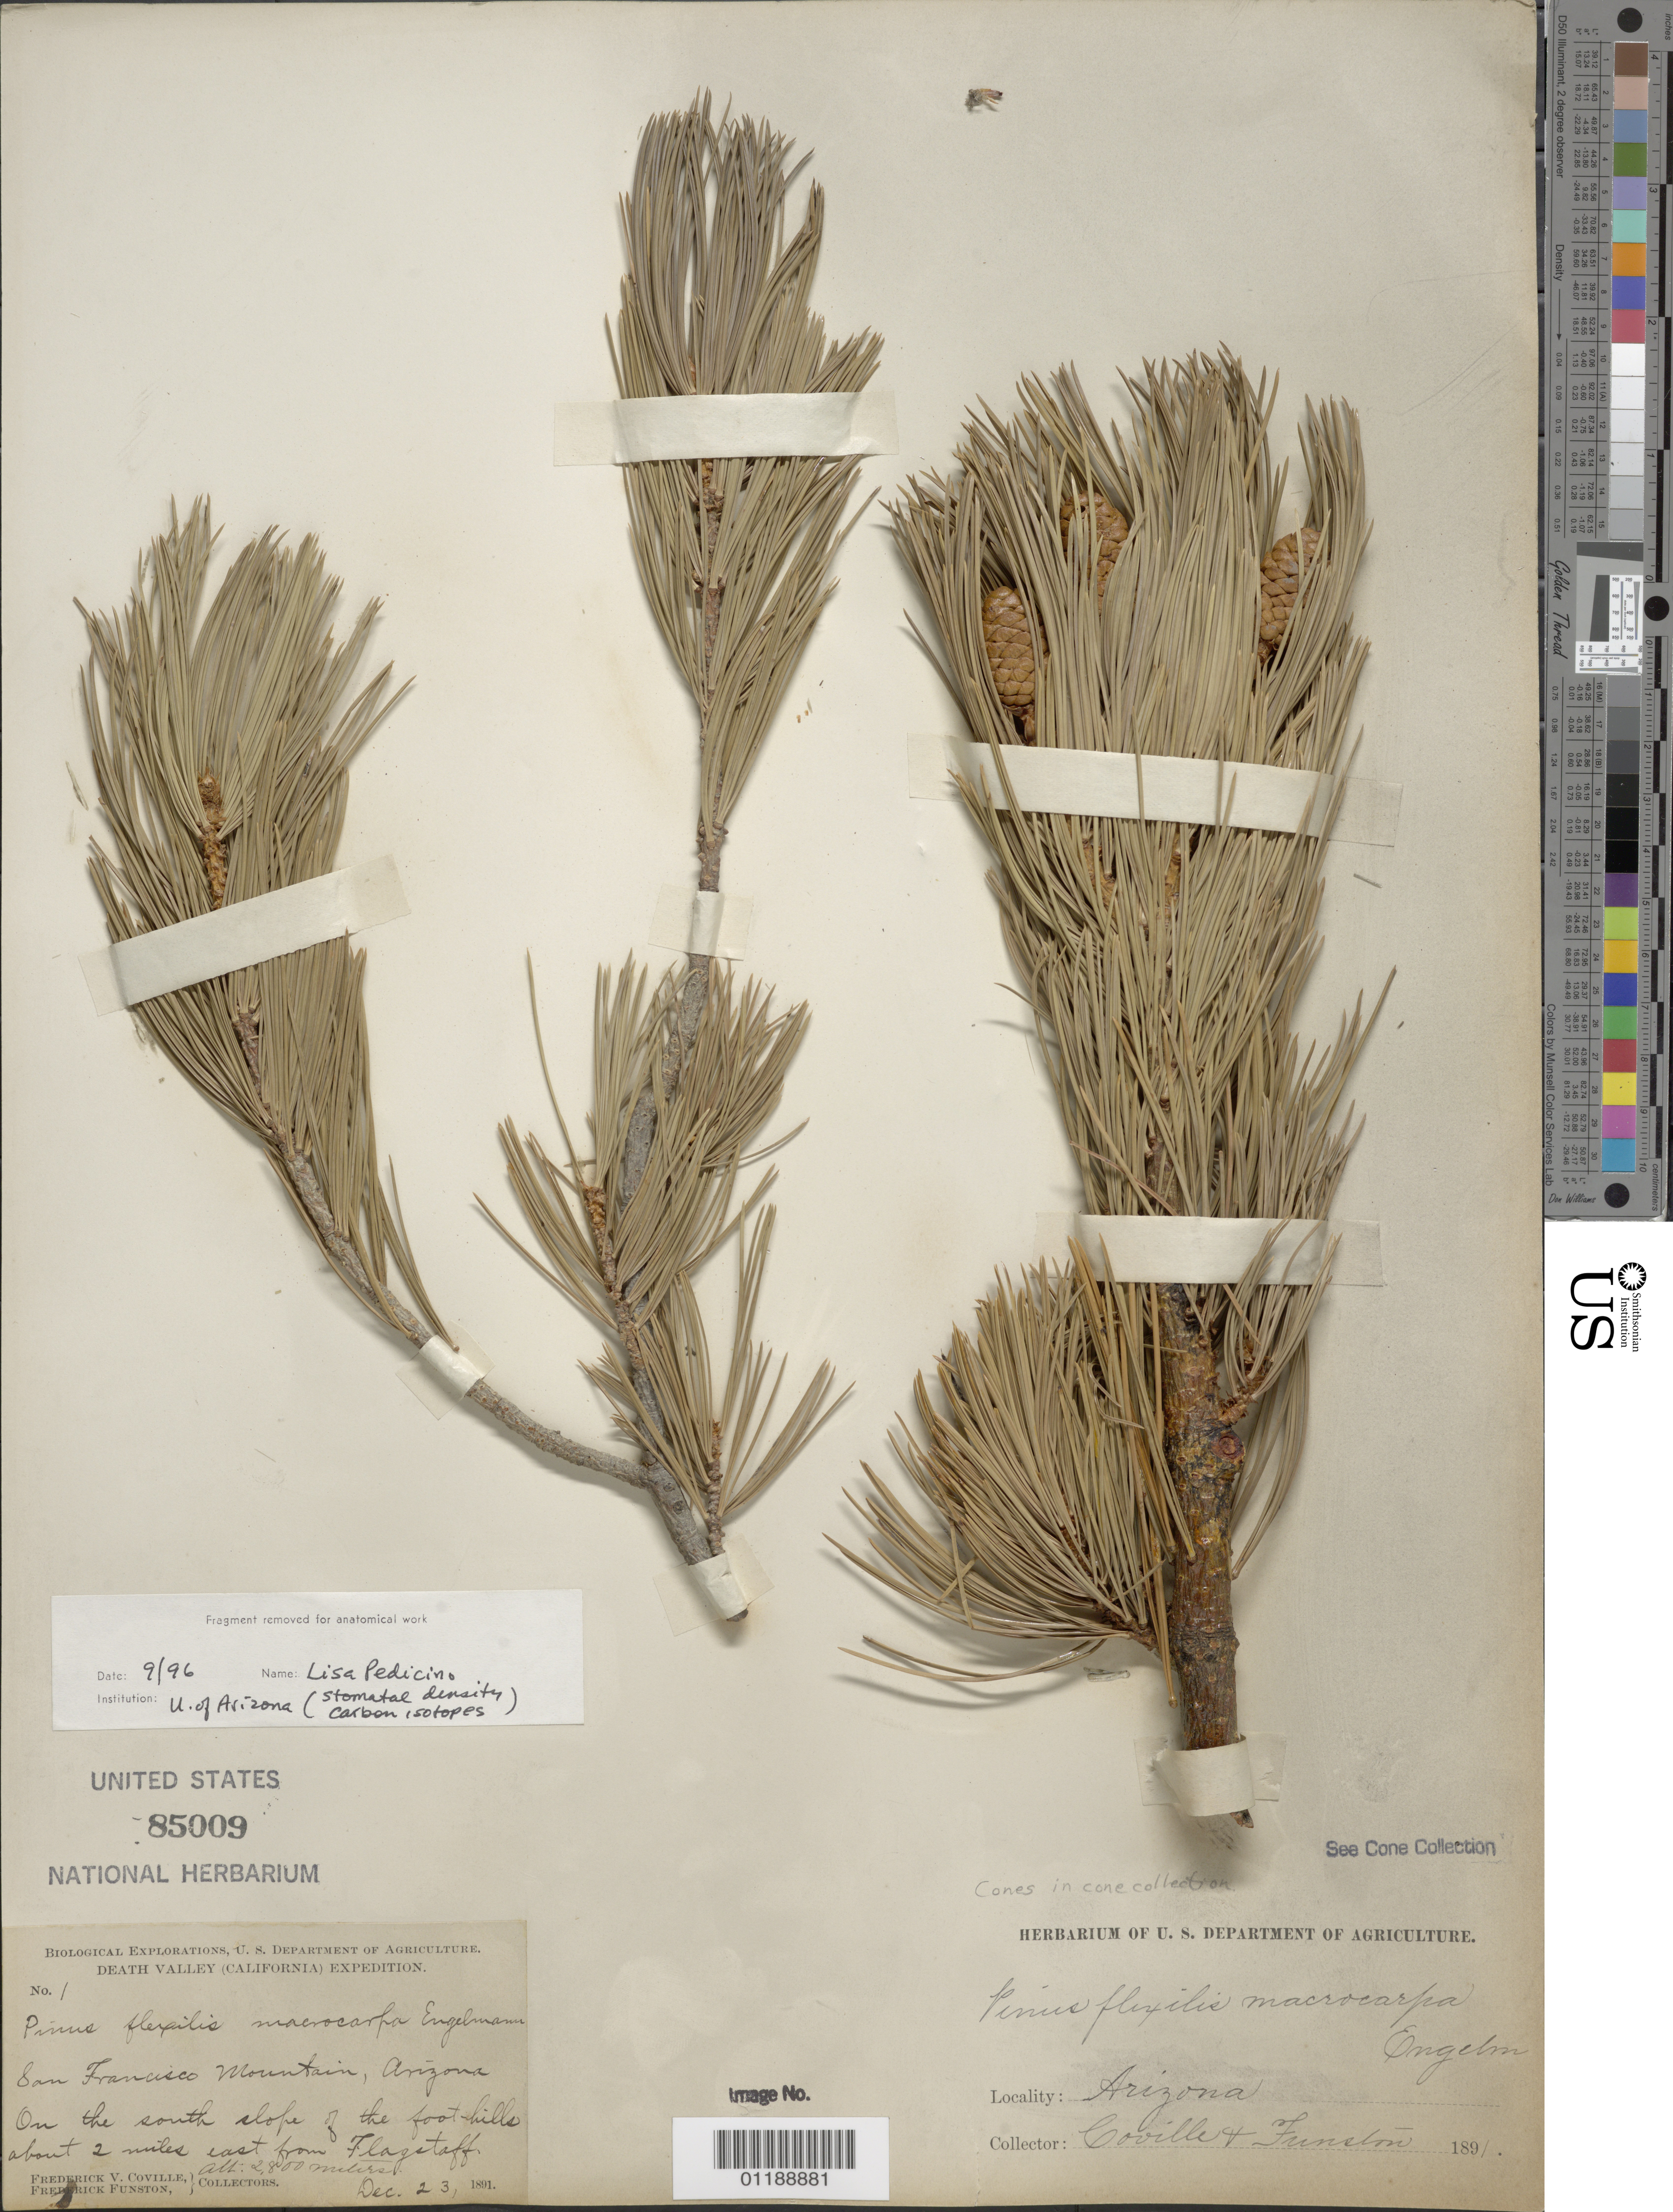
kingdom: Plantae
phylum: Tracheophyta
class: Pinopsida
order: Pinales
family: Pinaceae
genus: Pinus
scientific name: Pinus flexilis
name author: E. James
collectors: F. V. Coville & F. Funston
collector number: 1686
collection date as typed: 23 Dec 1891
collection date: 1891-12-23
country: United States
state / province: Arizona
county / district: Coconino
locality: San Francisco Mountain, on the south slope of the foot hills about 2 miles east from Flagstaff.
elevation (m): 2800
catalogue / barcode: US 85009